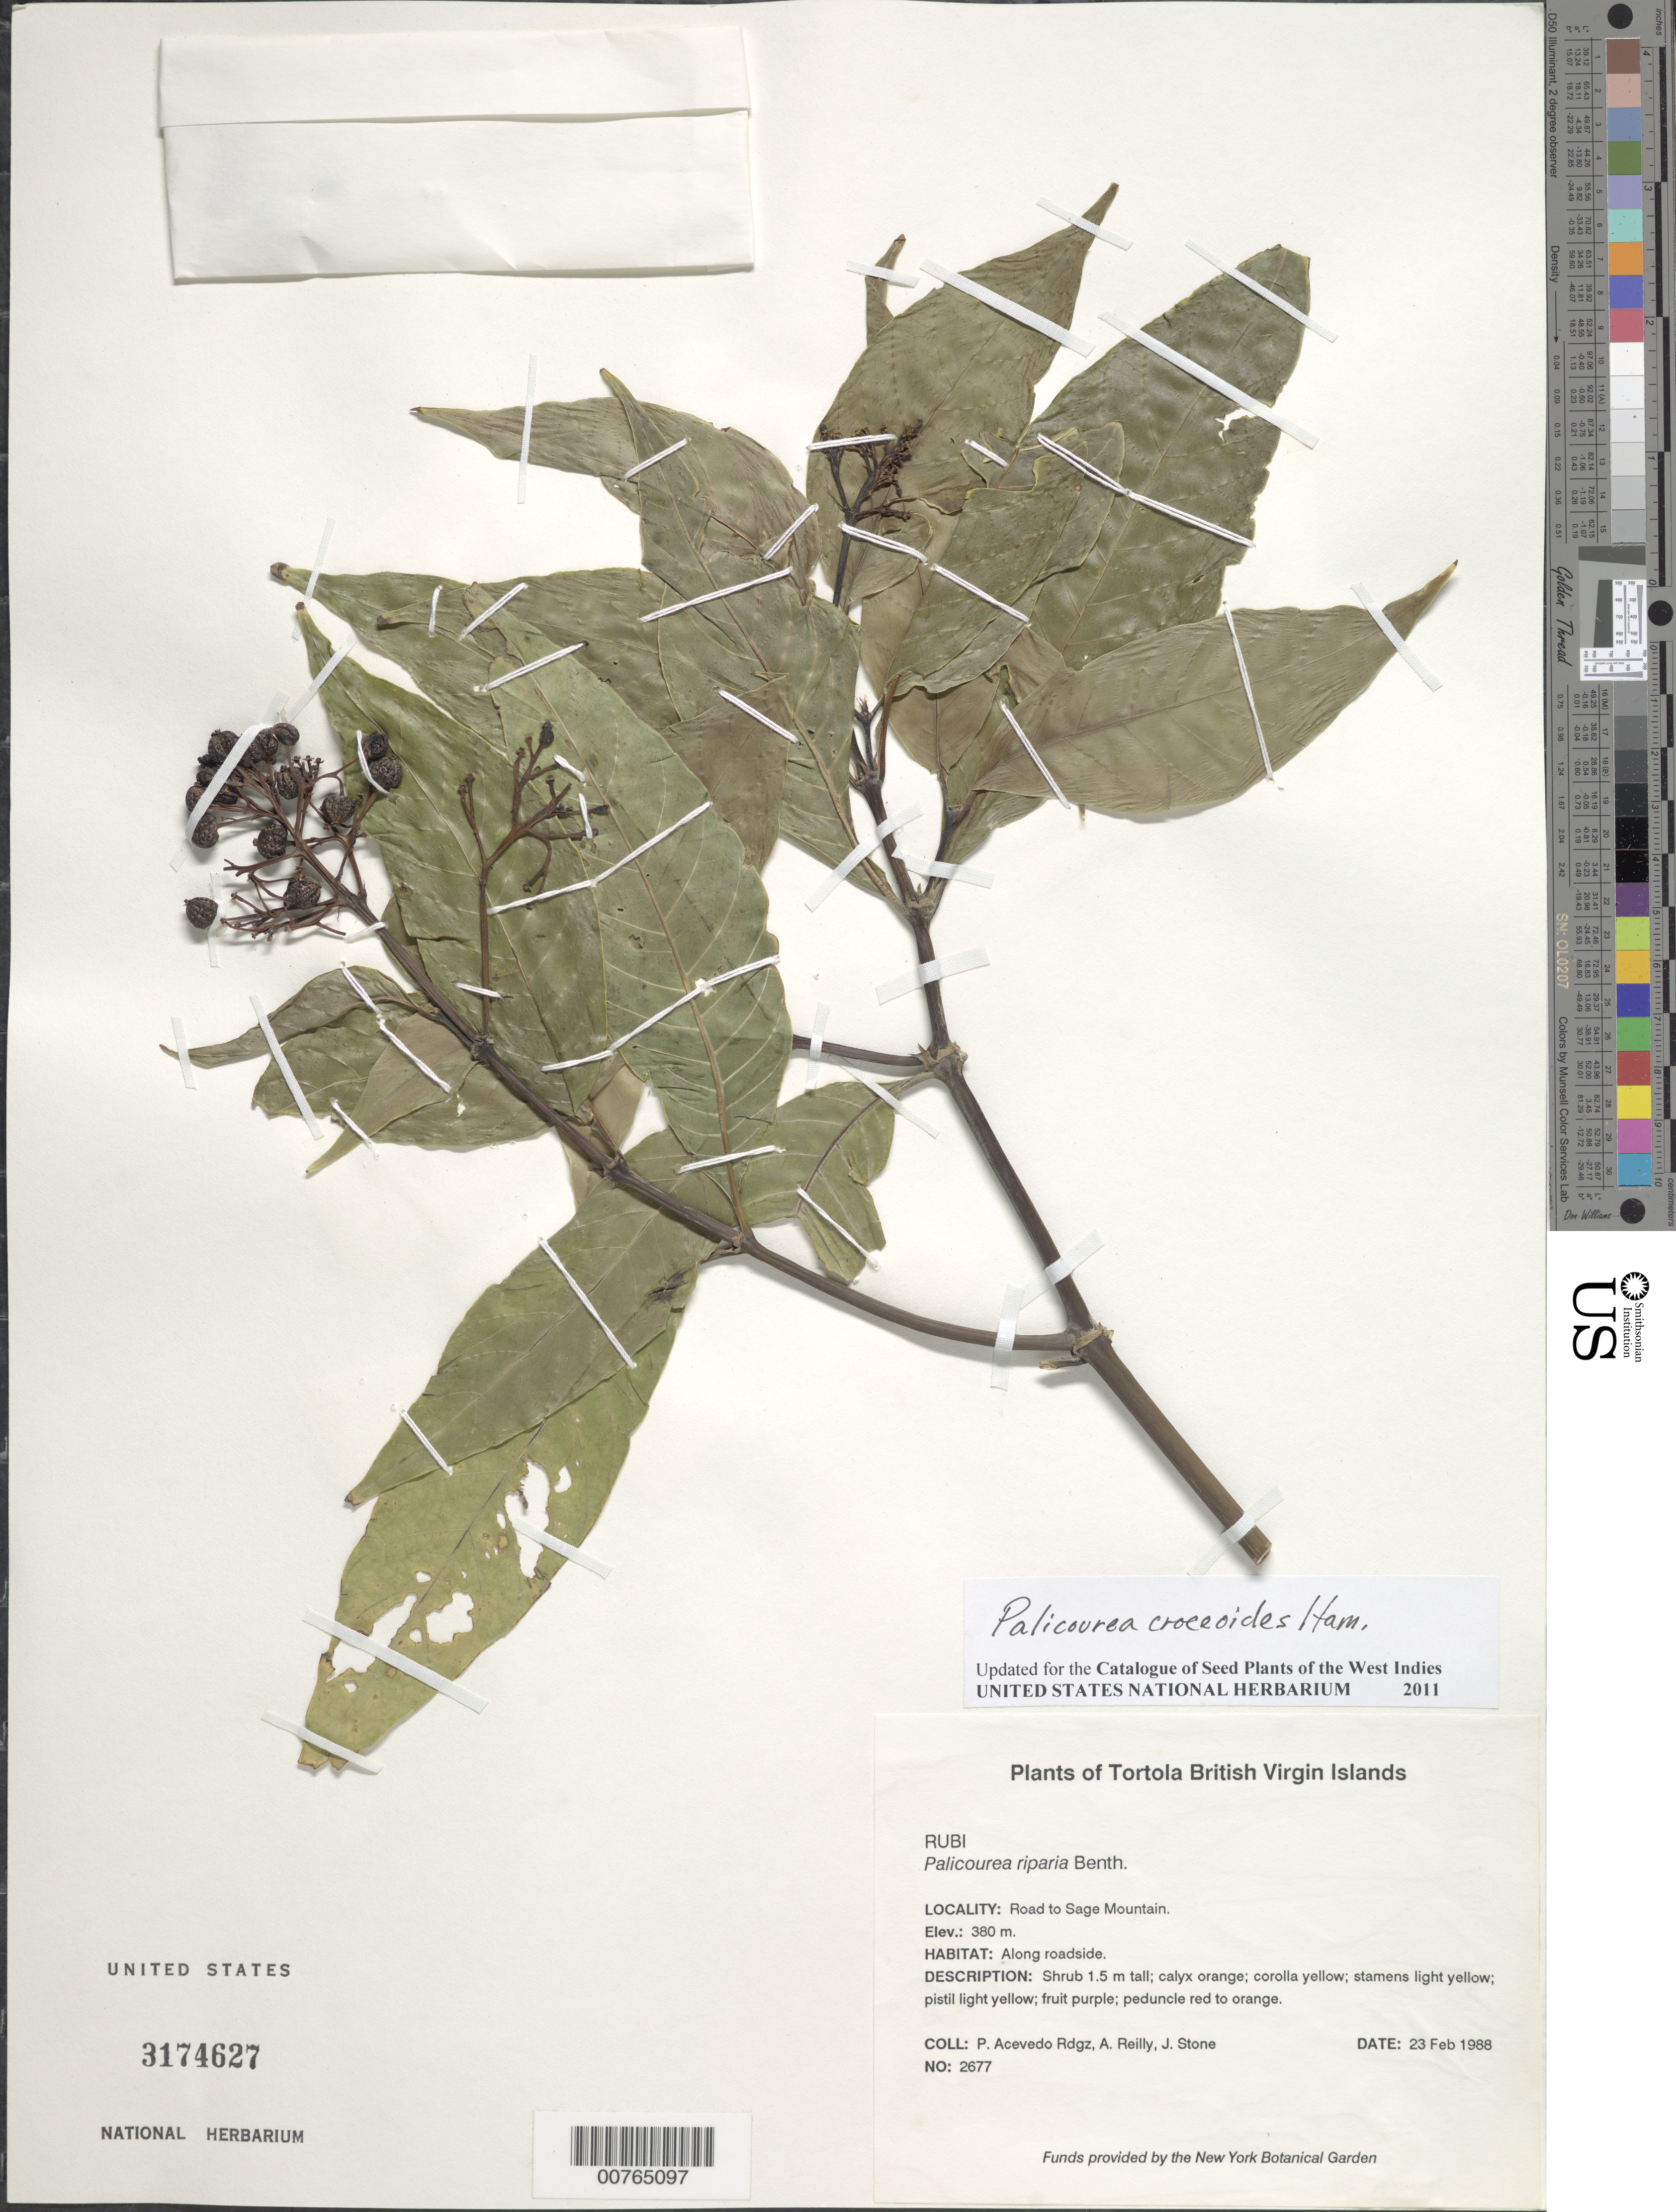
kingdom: Plantae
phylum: Tracheophyta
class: Magnoliopsida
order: Gentianales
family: Rubiaceae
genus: Palicourea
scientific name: Palicourea croceoides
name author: Desv. ex Ham.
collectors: P. Acevedo-Rodr., A. Reilly & J. Stone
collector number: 2677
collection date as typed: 23 Feb 1988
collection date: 1988-02-23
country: British Virgin Islands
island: Tortola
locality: Road to Sage Mountain, Tortola, BVI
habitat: Open, disturbed, windswept ridgeline.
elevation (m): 380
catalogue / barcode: US 3174627